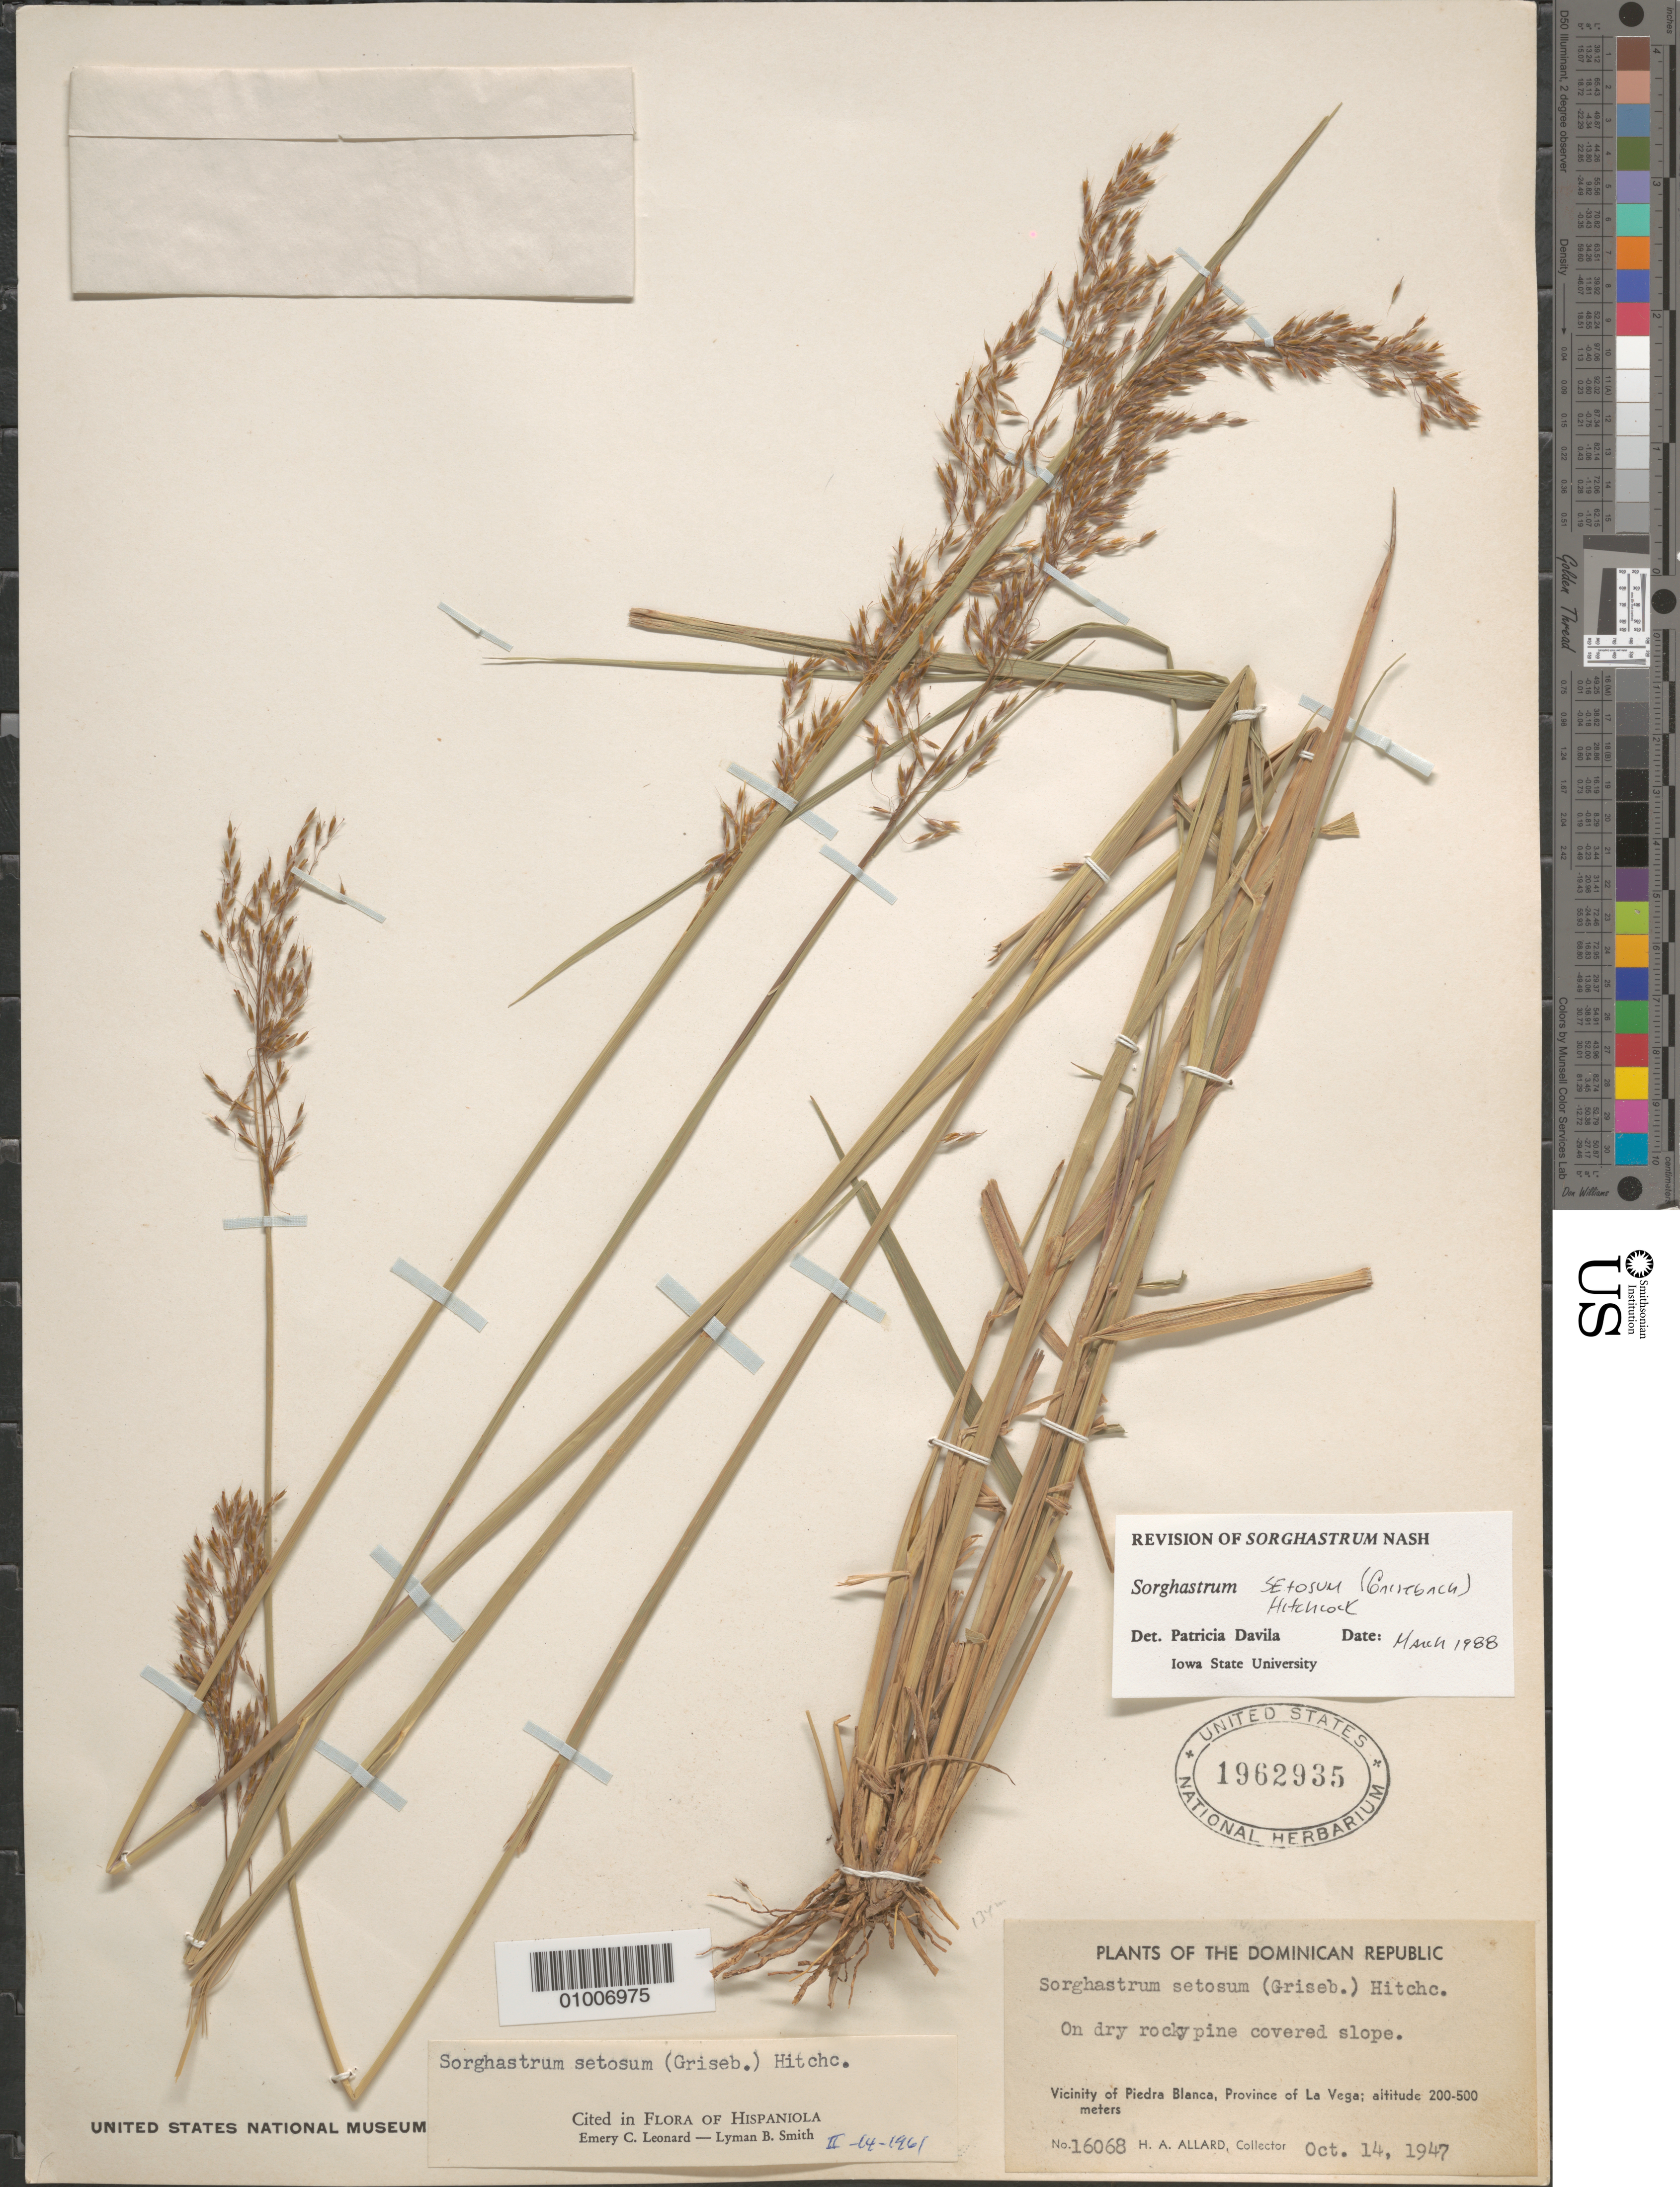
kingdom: Plantae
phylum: Tracheophyta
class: Liliopsida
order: Poales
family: Poaceae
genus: Sorghastrum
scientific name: Sorghastrum setosum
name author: (Griseb.) Hitchc.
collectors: H. A. Allard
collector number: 16068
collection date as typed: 14 Oct 1947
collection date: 1947-10-14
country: Dominican Republic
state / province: La Vega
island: Hispaniola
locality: On dry rocky pine covered slope.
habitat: on dry rocky pine covered slope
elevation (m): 200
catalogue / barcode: US 1962935